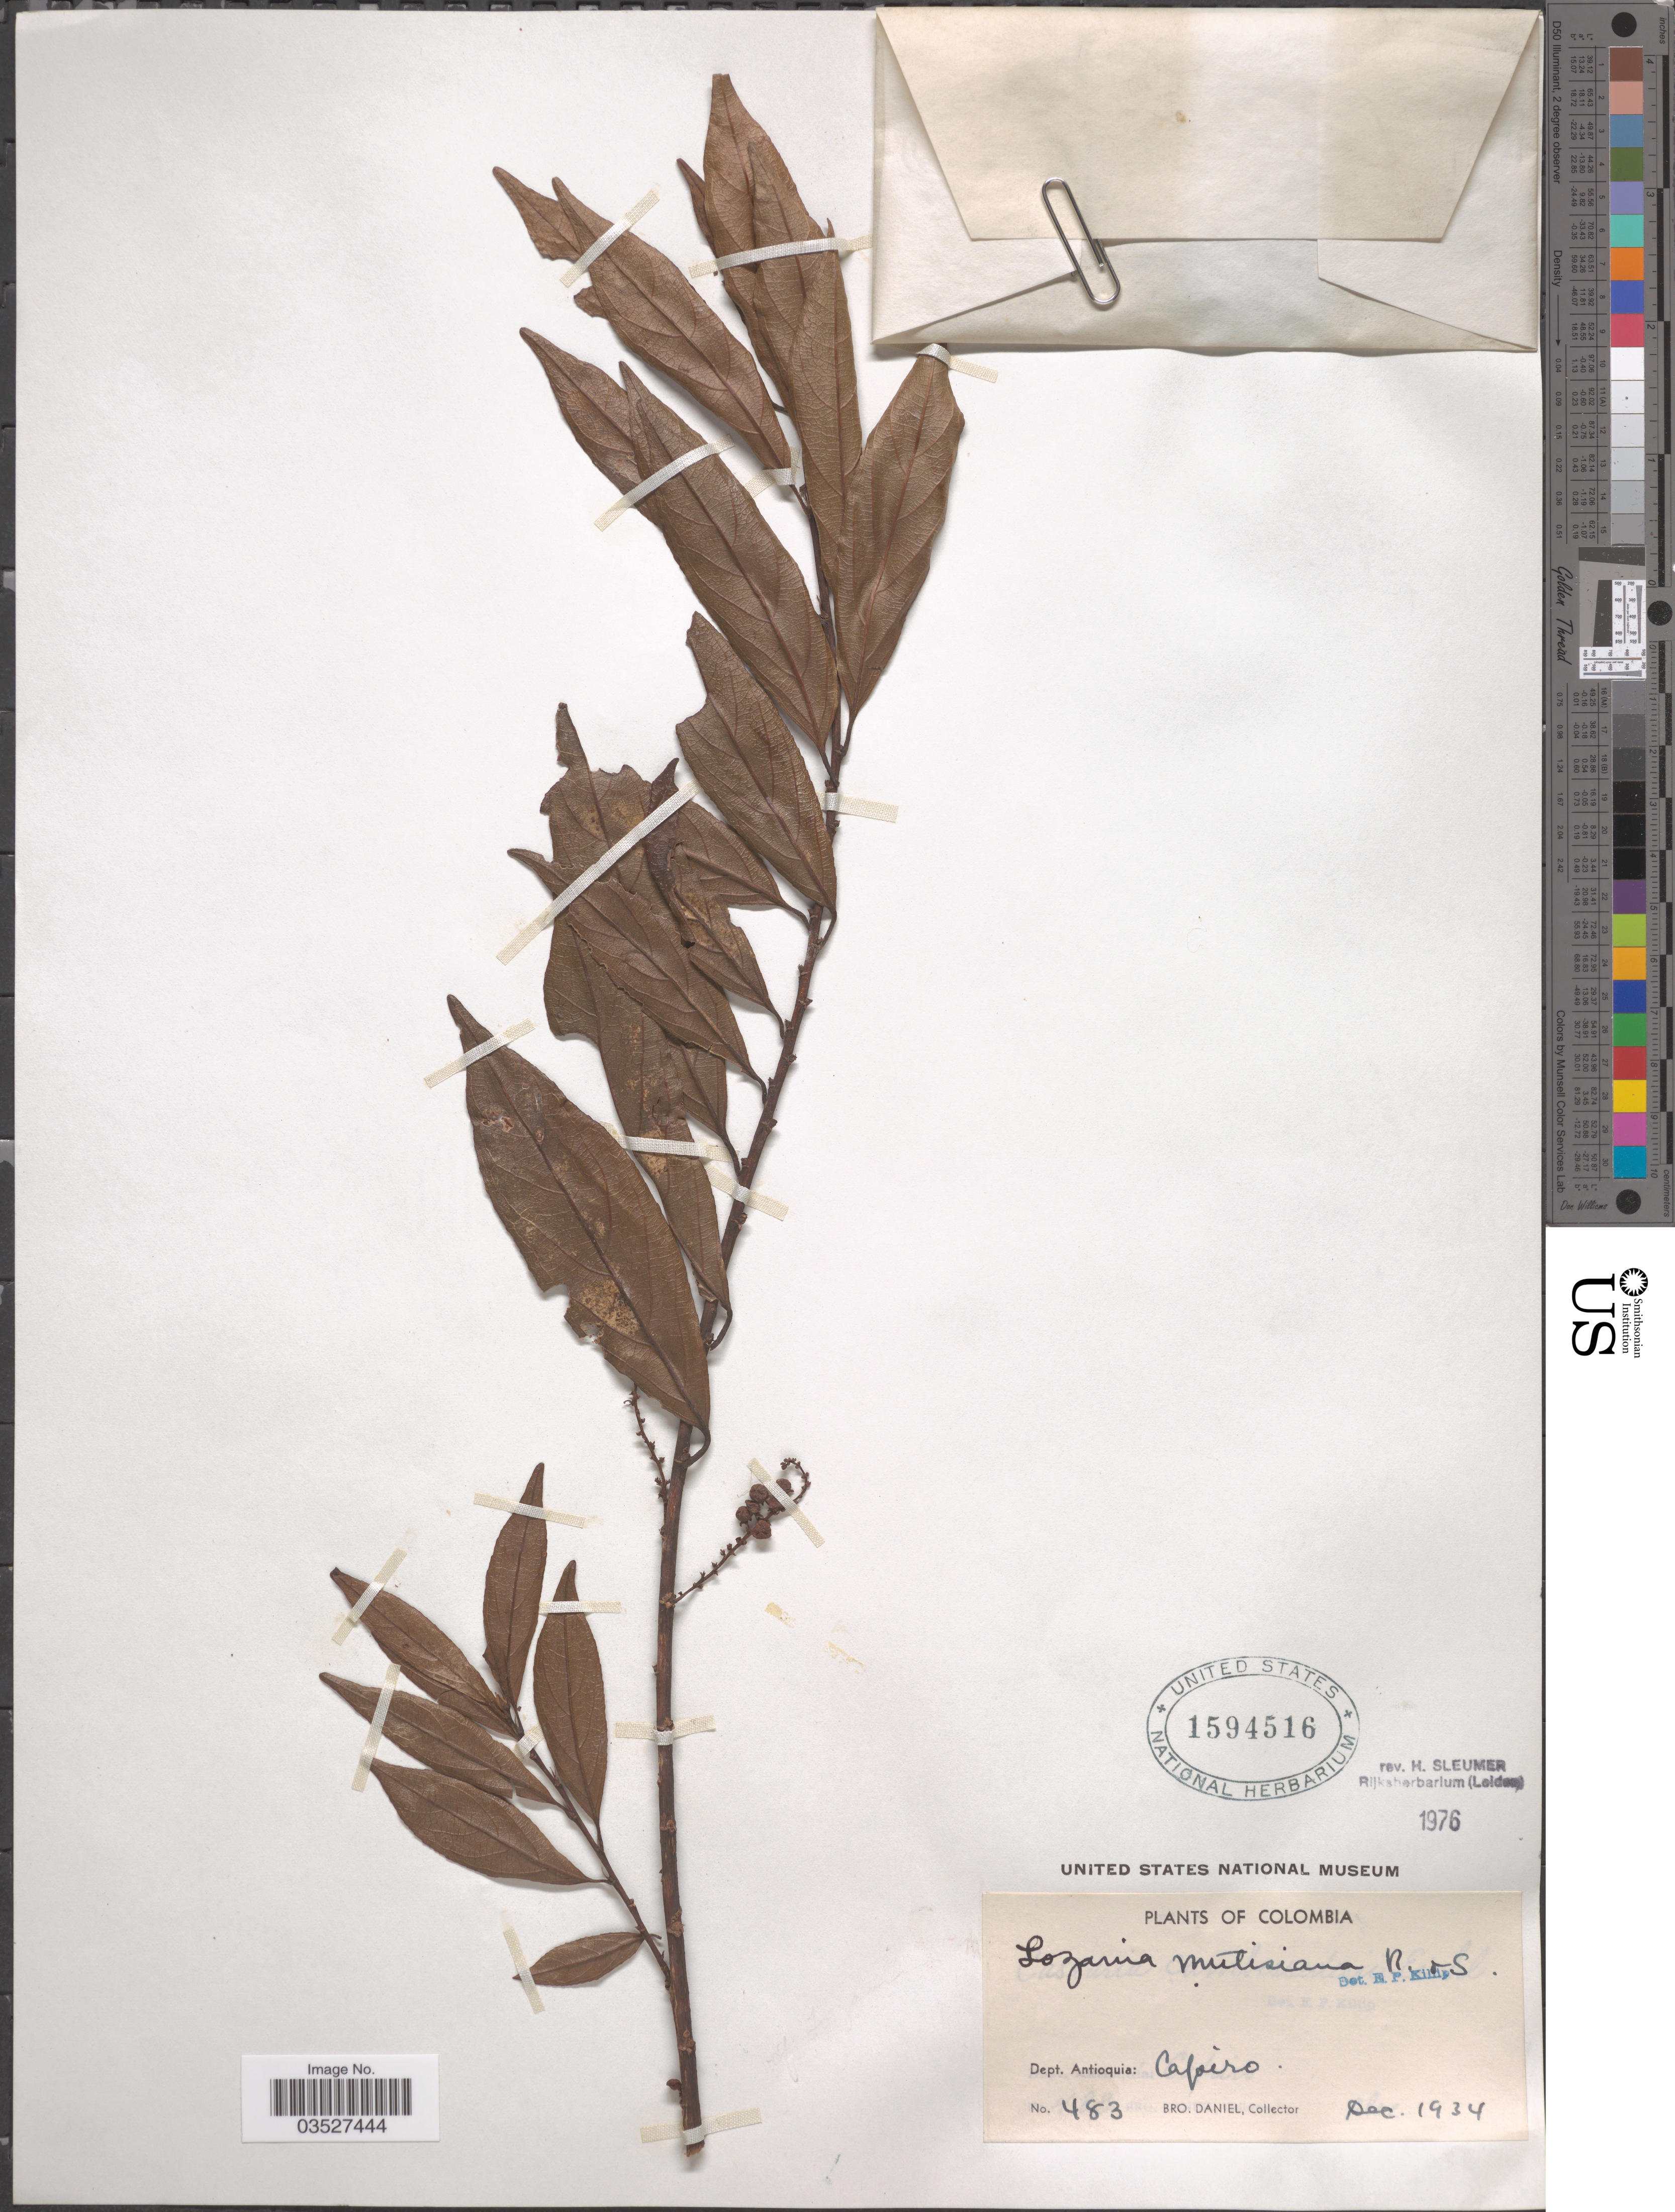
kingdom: Plantae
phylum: Tracheophyta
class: Magnoliopsida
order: Malpighiales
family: Lacistemataceae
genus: Lozania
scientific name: Lozania mutisiana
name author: Schult. in Roem. & Schult.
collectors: Bro. Daniel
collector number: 483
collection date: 1934-12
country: Colombia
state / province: Antioquia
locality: Dept. Antioquia: Capiro.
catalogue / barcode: US 1594516